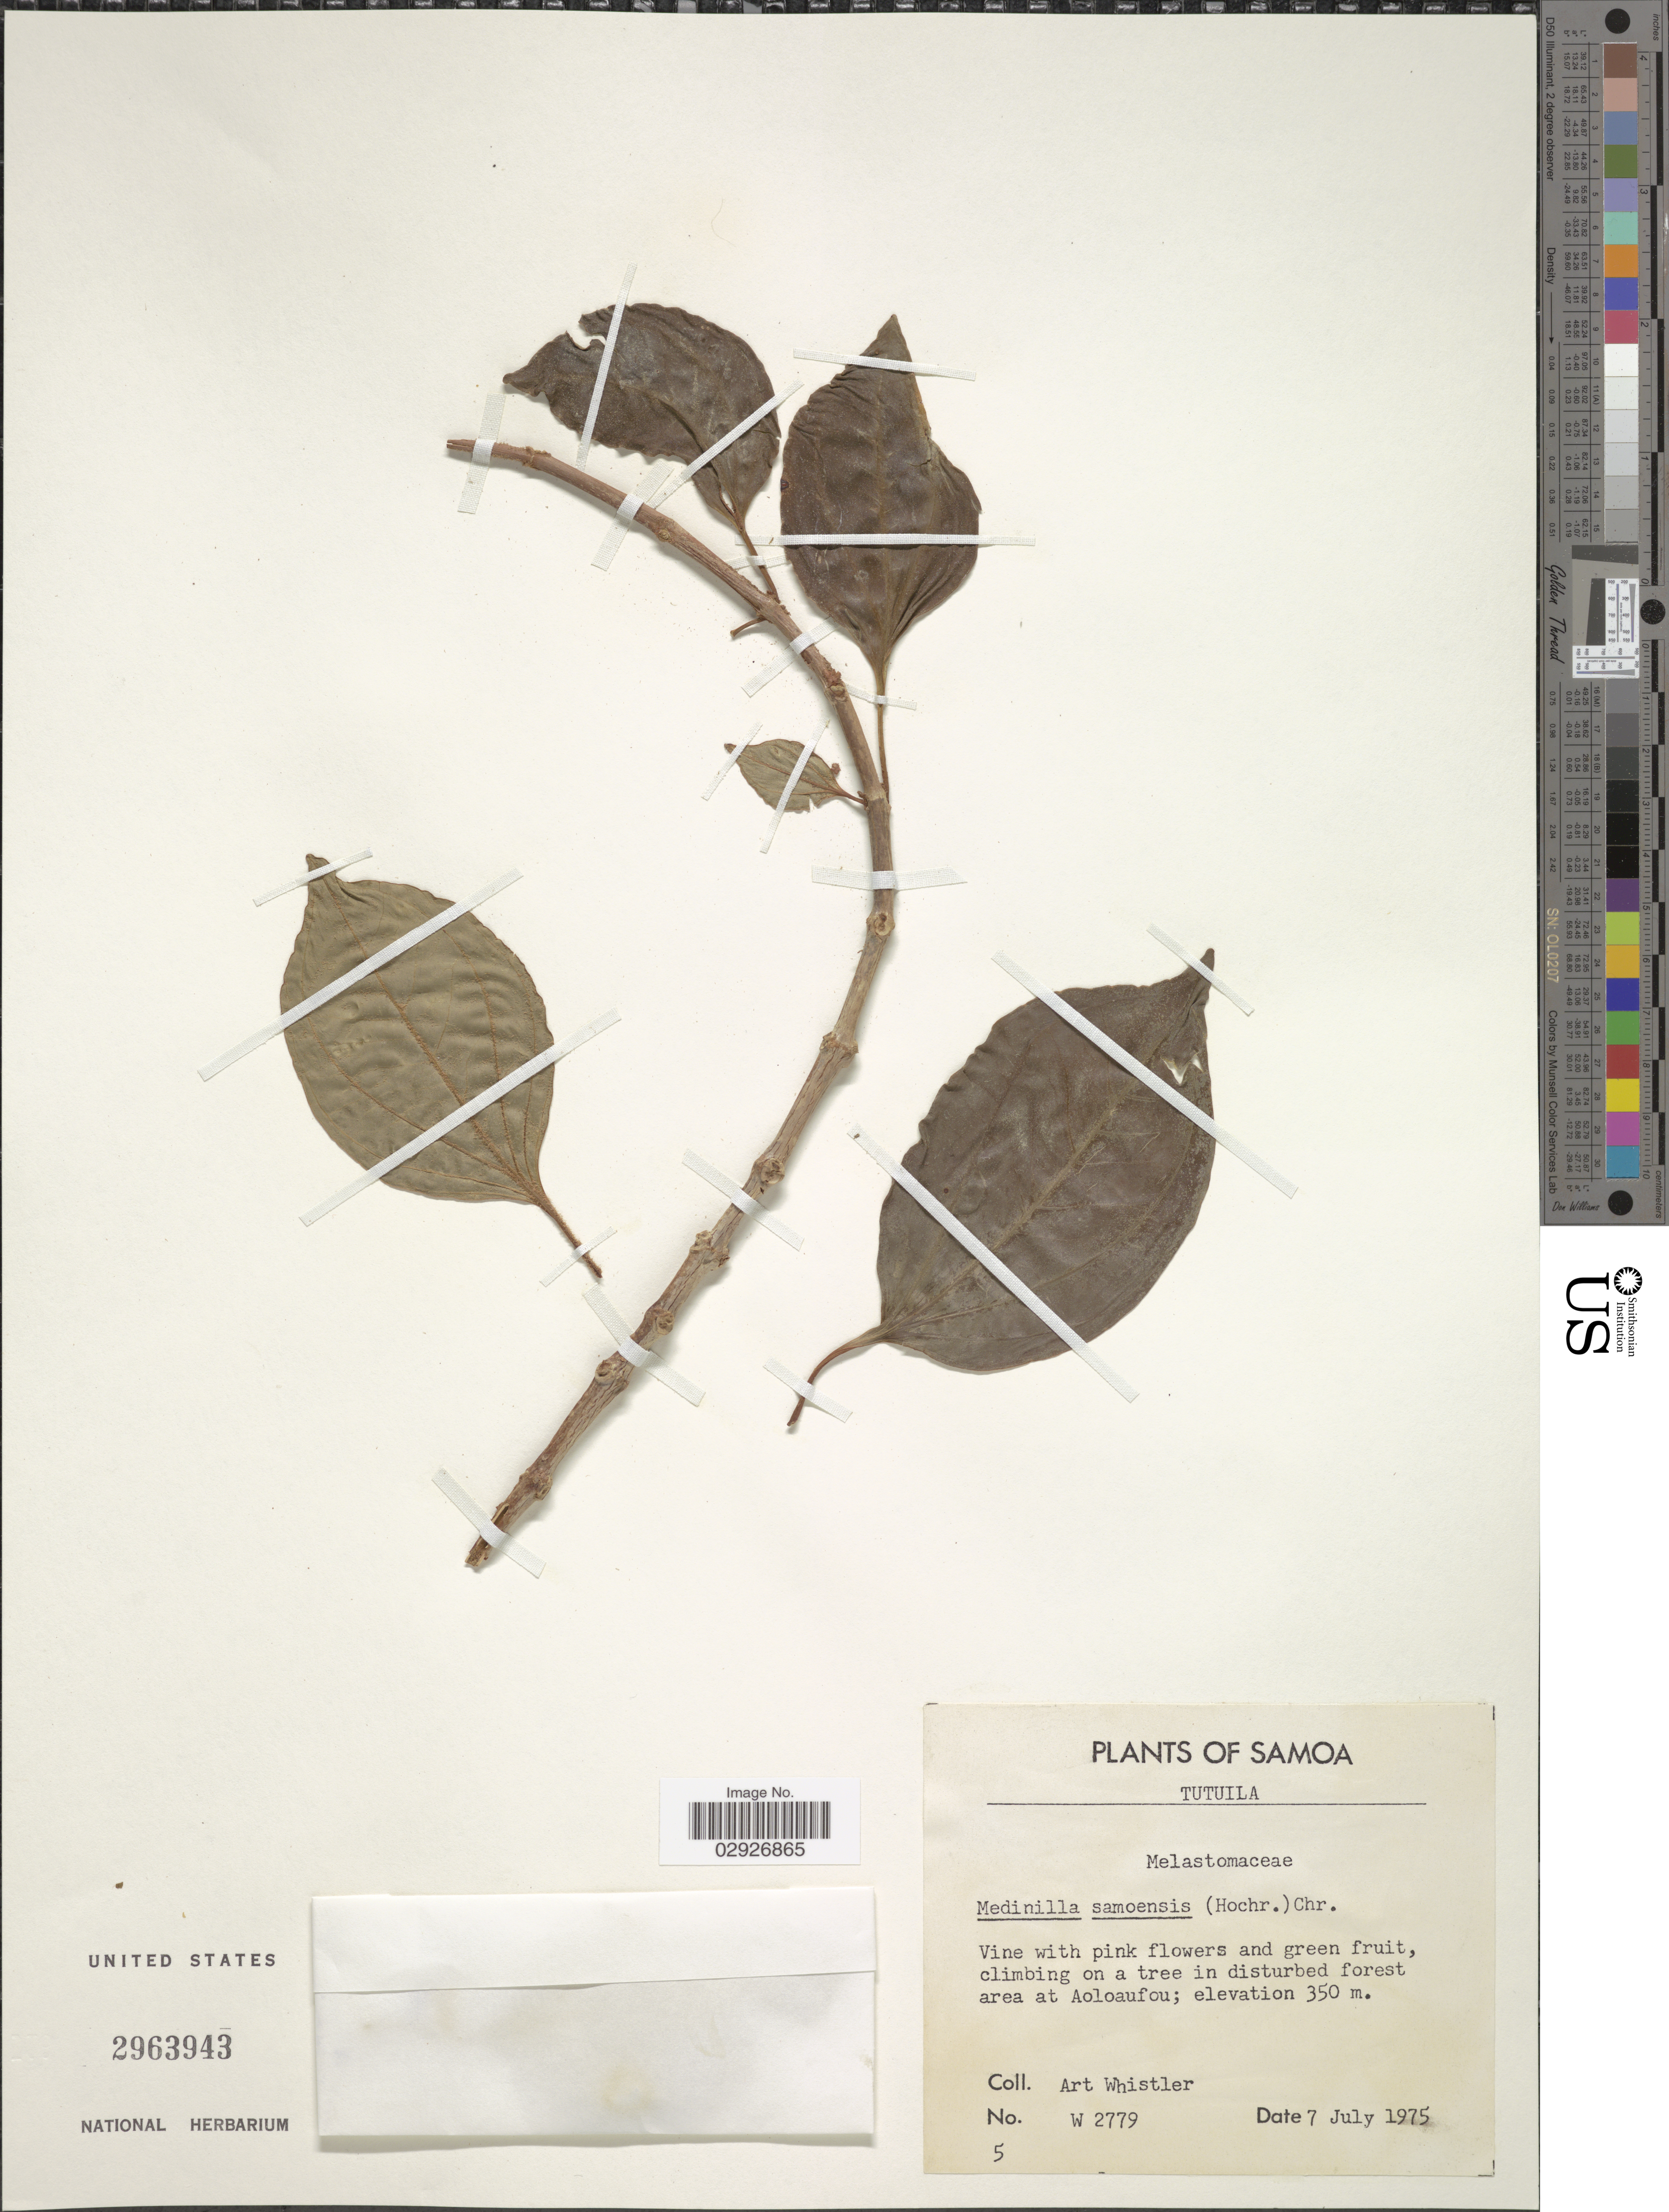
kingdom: Plantae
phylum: Tracheophyta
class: Magnoliopsida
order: Myrtales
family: Melastomataceae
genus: Medinilla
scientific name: Medinilla samoensis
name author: Christoph.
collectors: A. Whistler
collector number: W2779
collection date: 1975-07-07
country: American Samoa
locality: Samoa. Tutuila. Climbing on a tree in disturbed forest area at Aoloaufou.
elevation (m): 350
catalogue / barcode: US 2963943